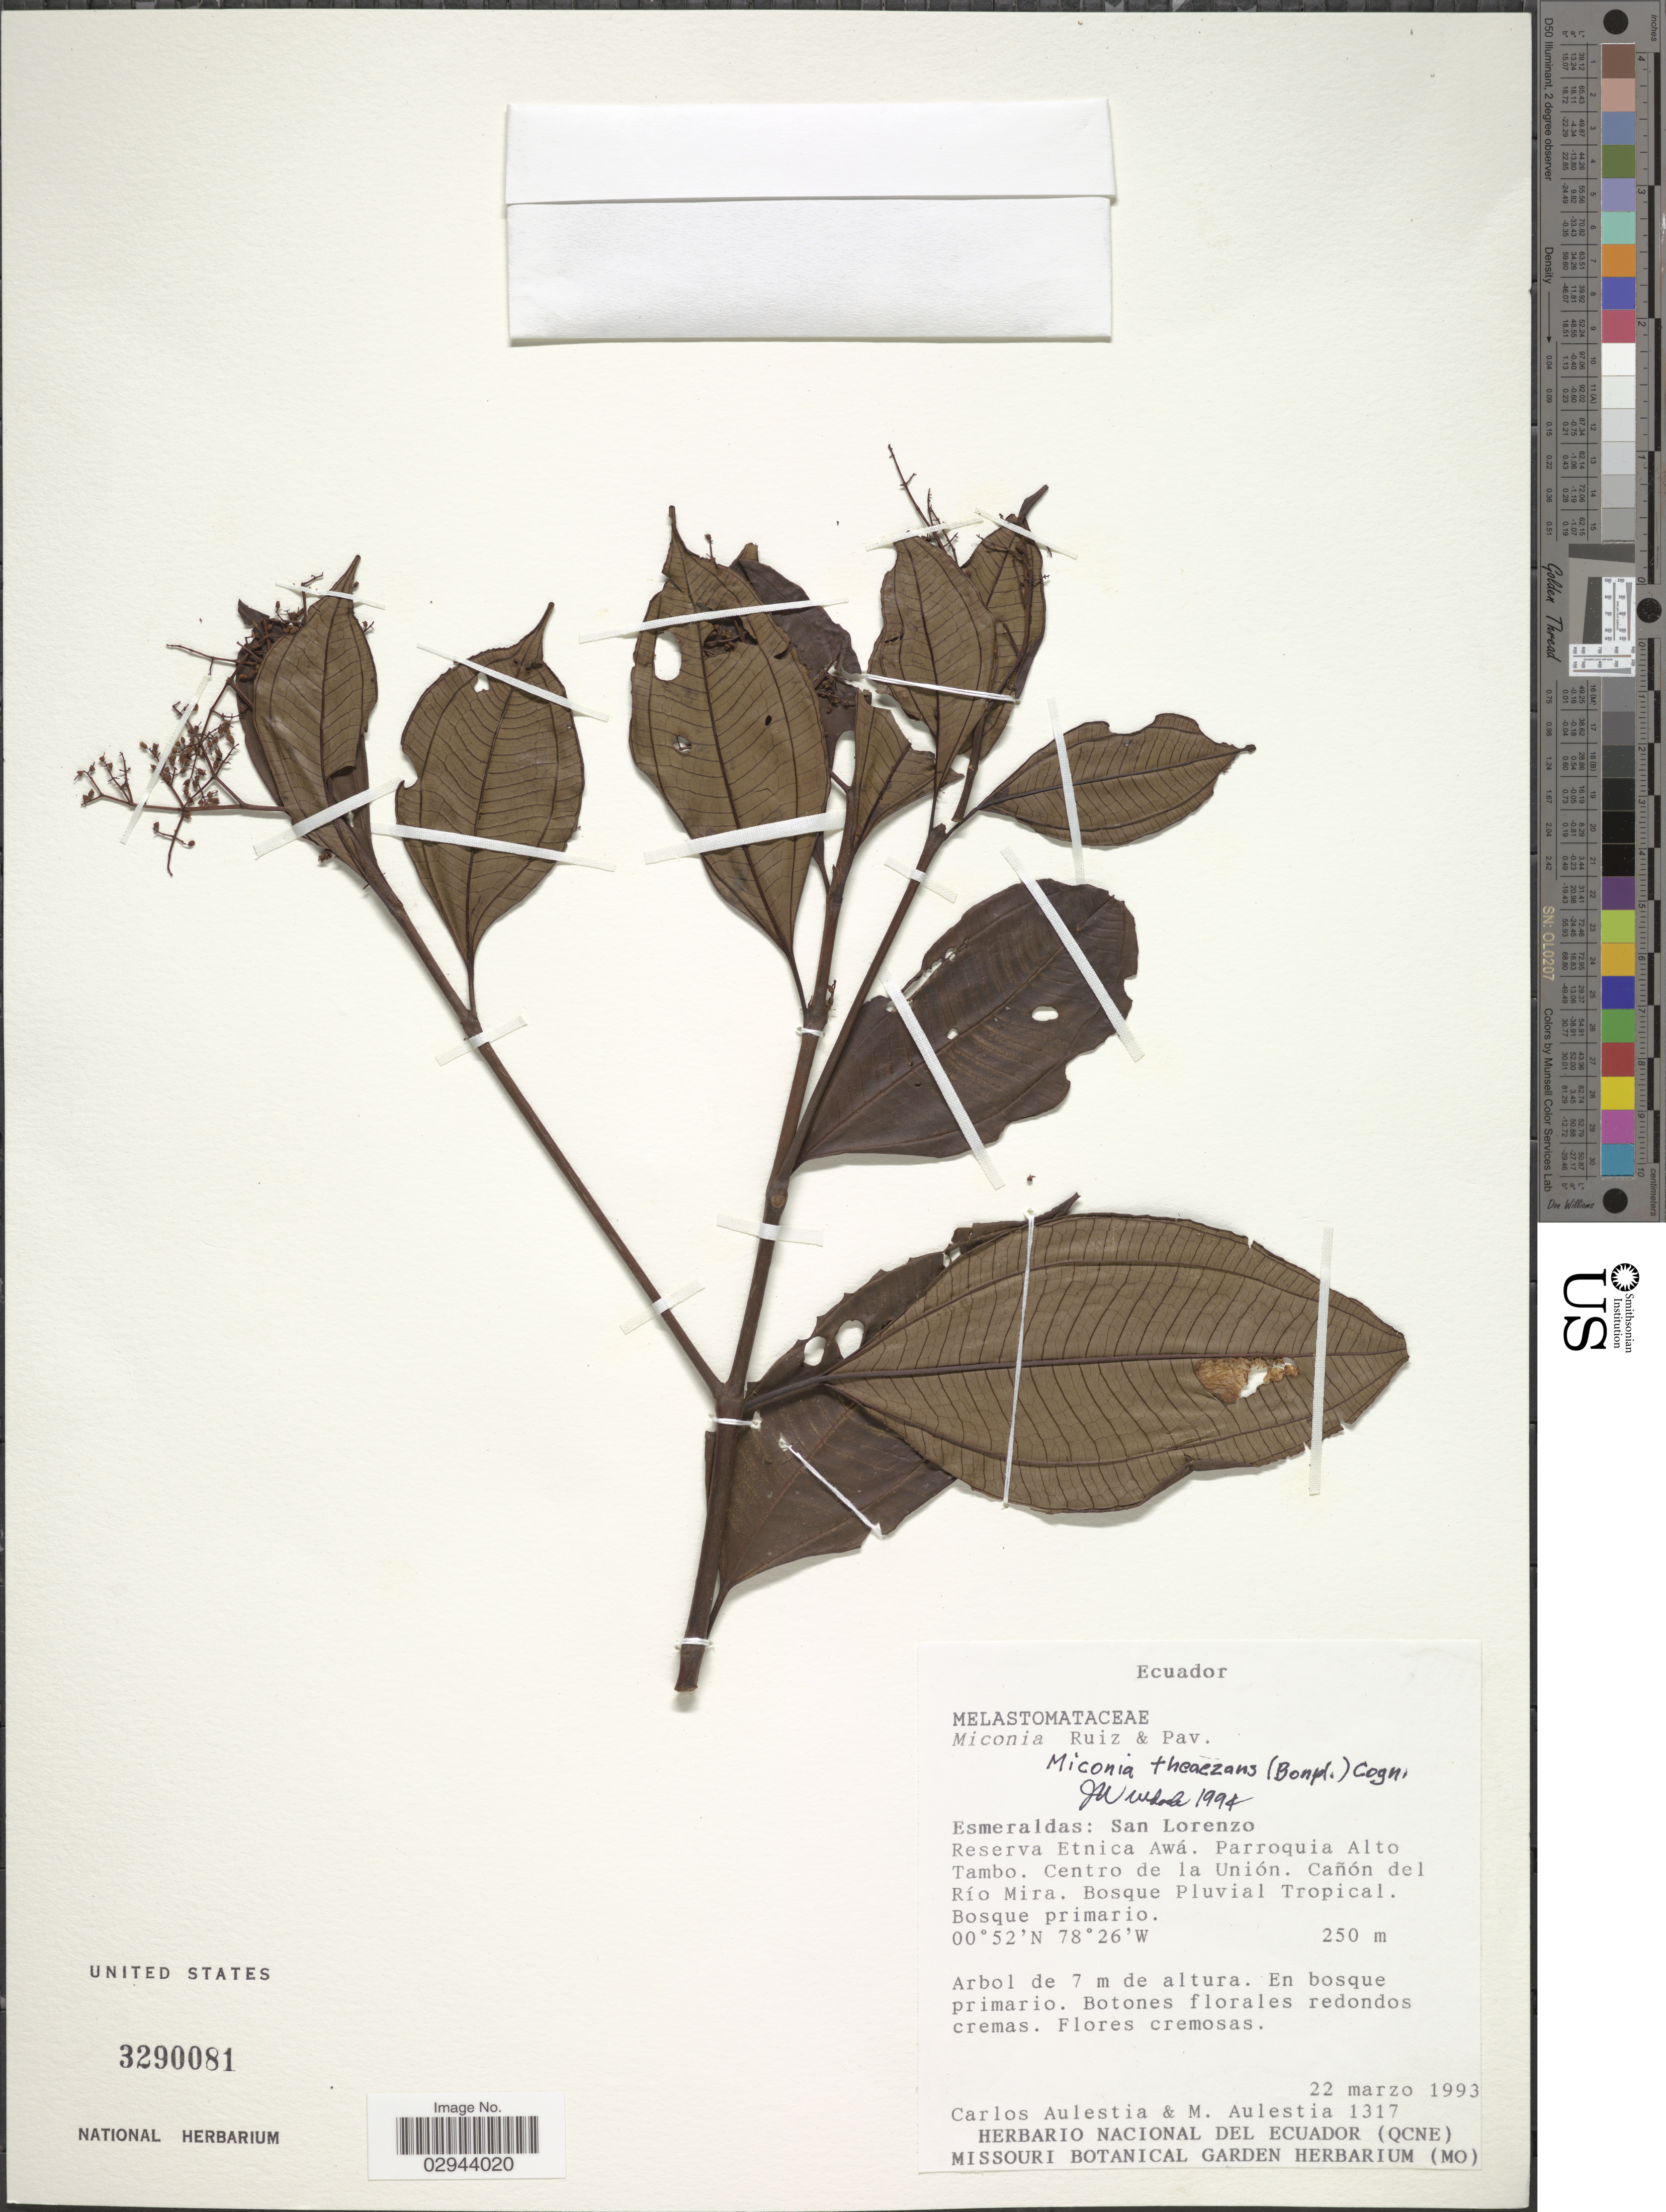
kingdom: Plantae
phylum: Tracheophyta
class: Magnoliopsida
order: Myrtales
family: Melastomataceae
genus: Miconia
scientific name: Miconia theizans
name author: (Bonpl.) Cogn.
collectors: C. Aulestia & M. Aulestia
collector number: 1317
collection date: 1993-03-22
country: Ecuador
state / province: Esmeraldas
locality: San Lorenzo, Reserva Etnica Awá, Parroquia Alto Tambo, Centro de la Unión, Cañon del Río Mira.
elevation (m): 250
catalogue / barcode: US 3290081